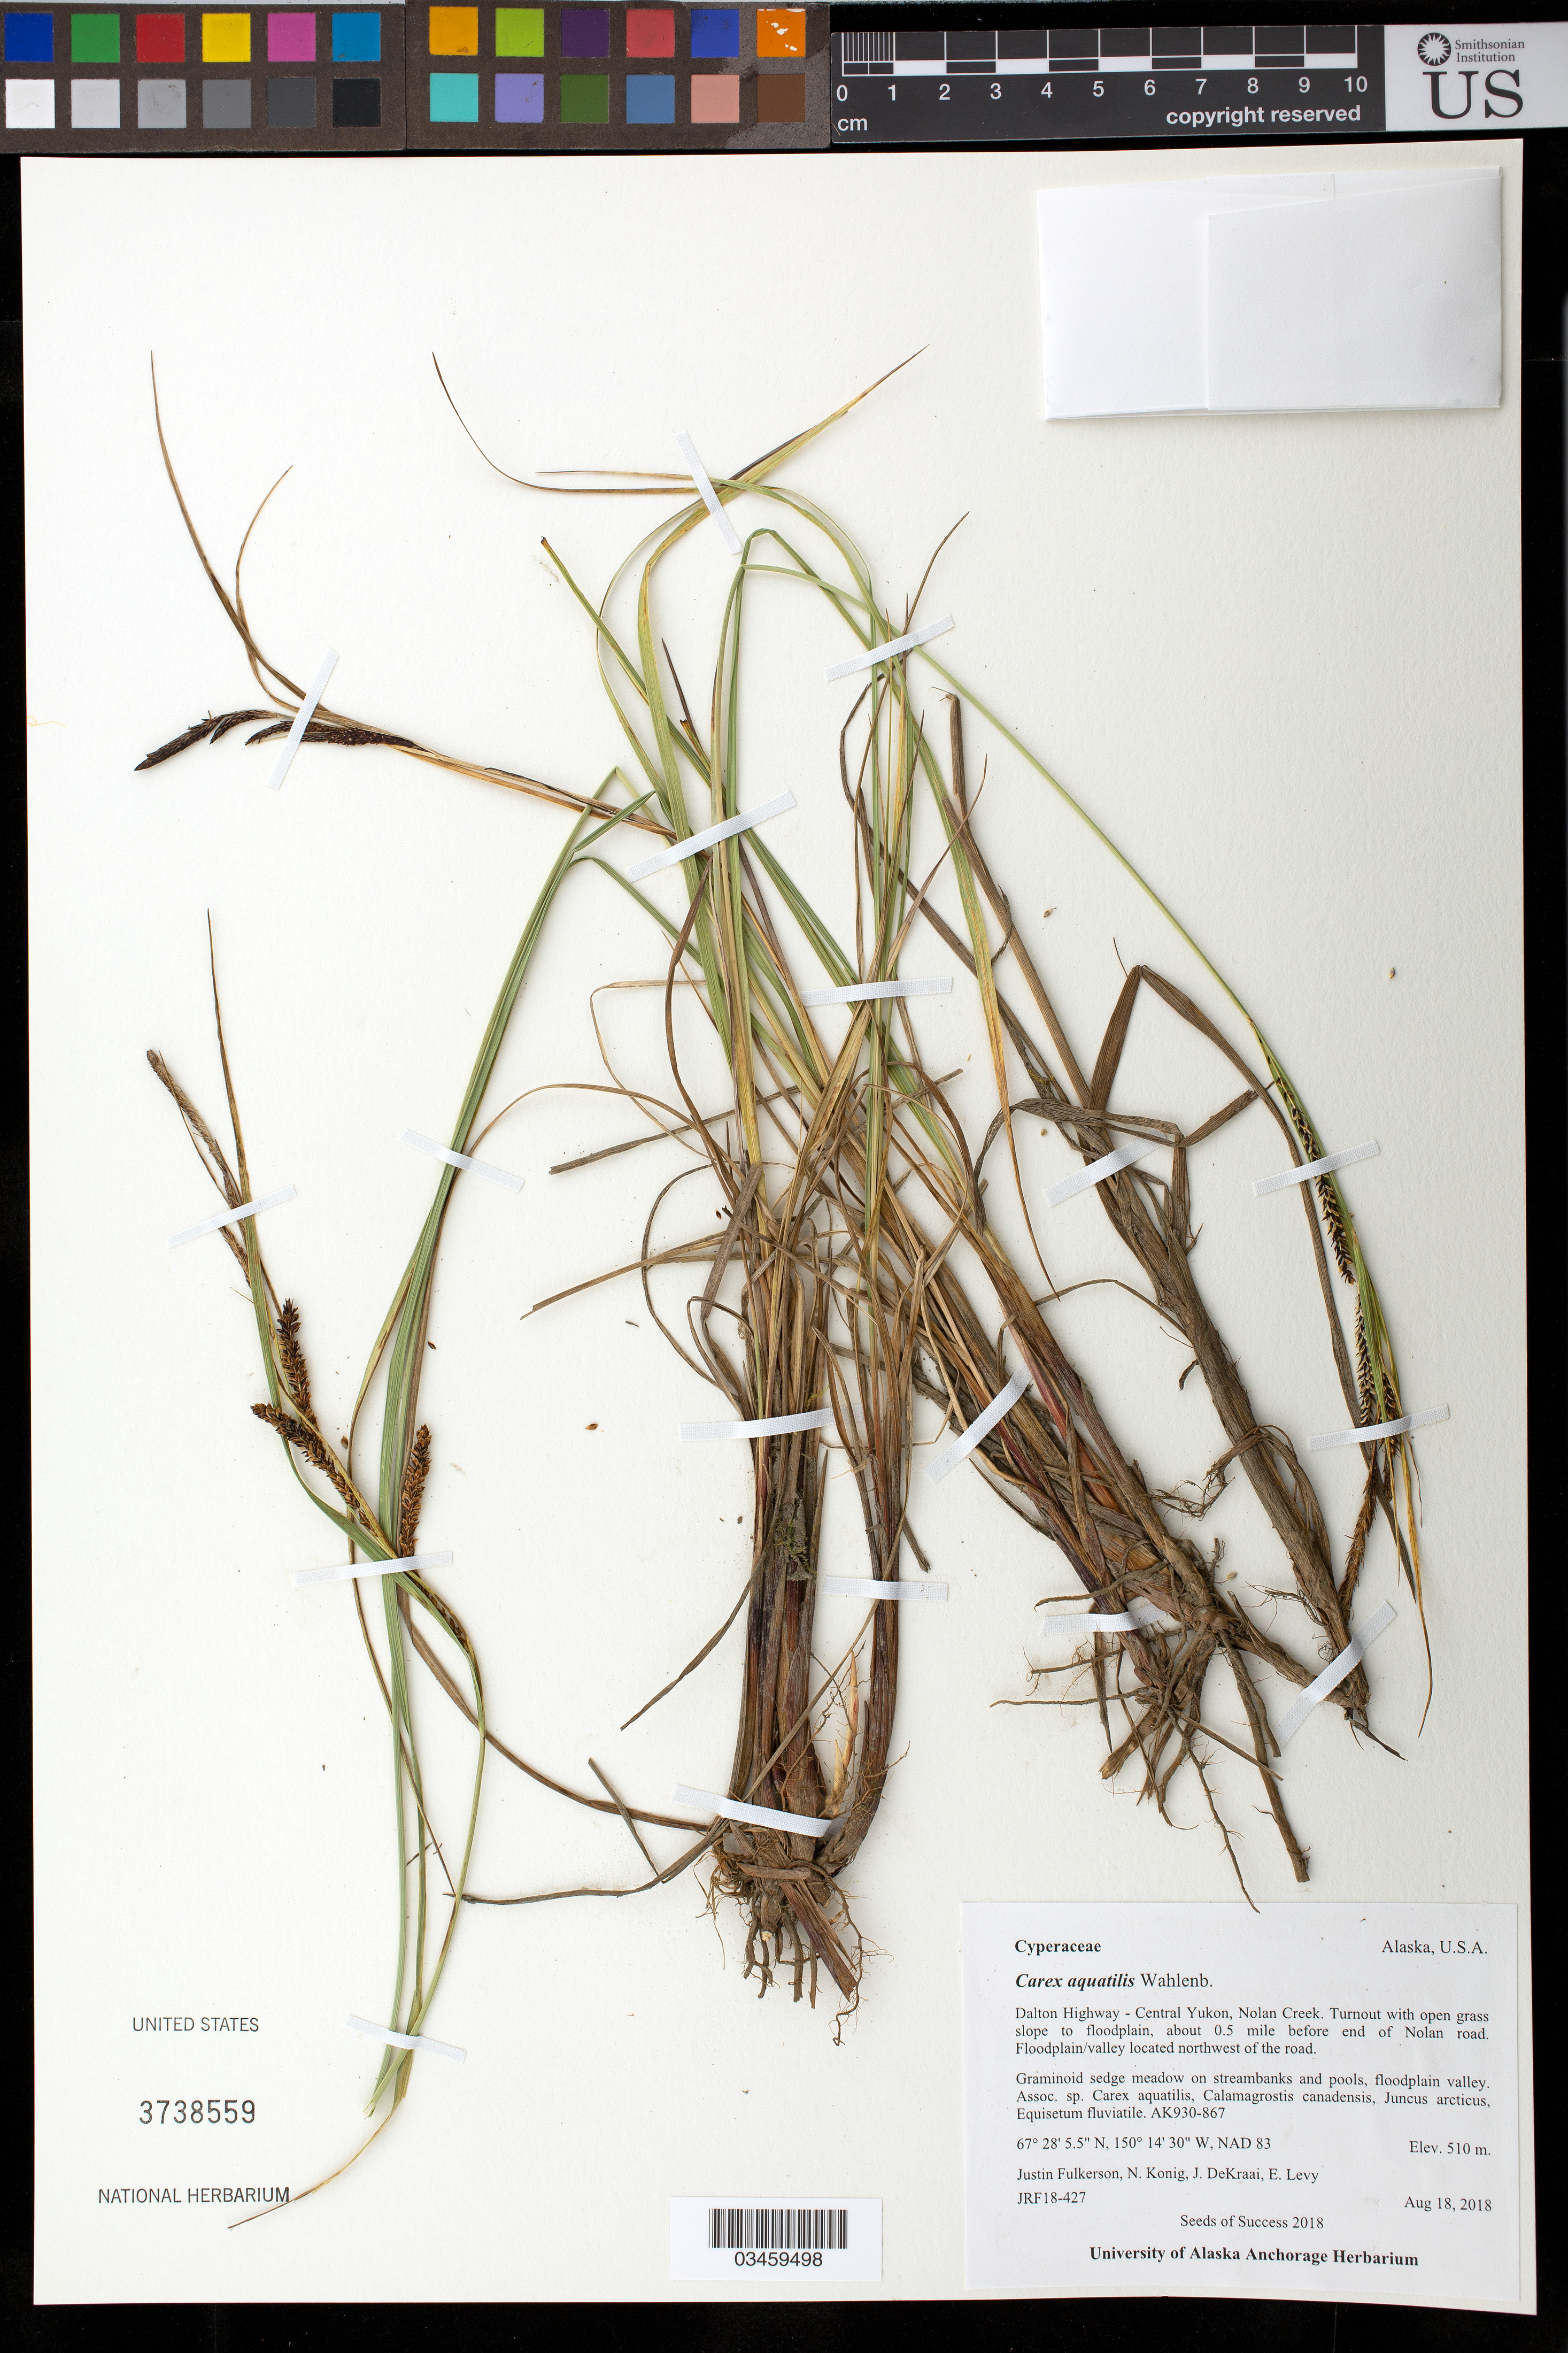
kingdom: Plantae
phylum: Tracheophyta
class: Liliopsida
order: Poales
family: Cyperaceae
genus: Carex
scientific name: Carex aquatilis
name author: Wahlenb.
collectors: J. Fulkerson, N. Konig, E. Levy & J. Dekraai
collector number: JRF18-427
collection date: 2018-08-18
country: United States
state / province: Alaska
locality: Dalton Hwy-Central Yukon, Nolan Creek, turnout with open grass slope to floodplain, 0.5 mi before end of Nolan road, floodplain/valley located NW of the road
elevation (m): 510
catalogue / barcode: US 3738559